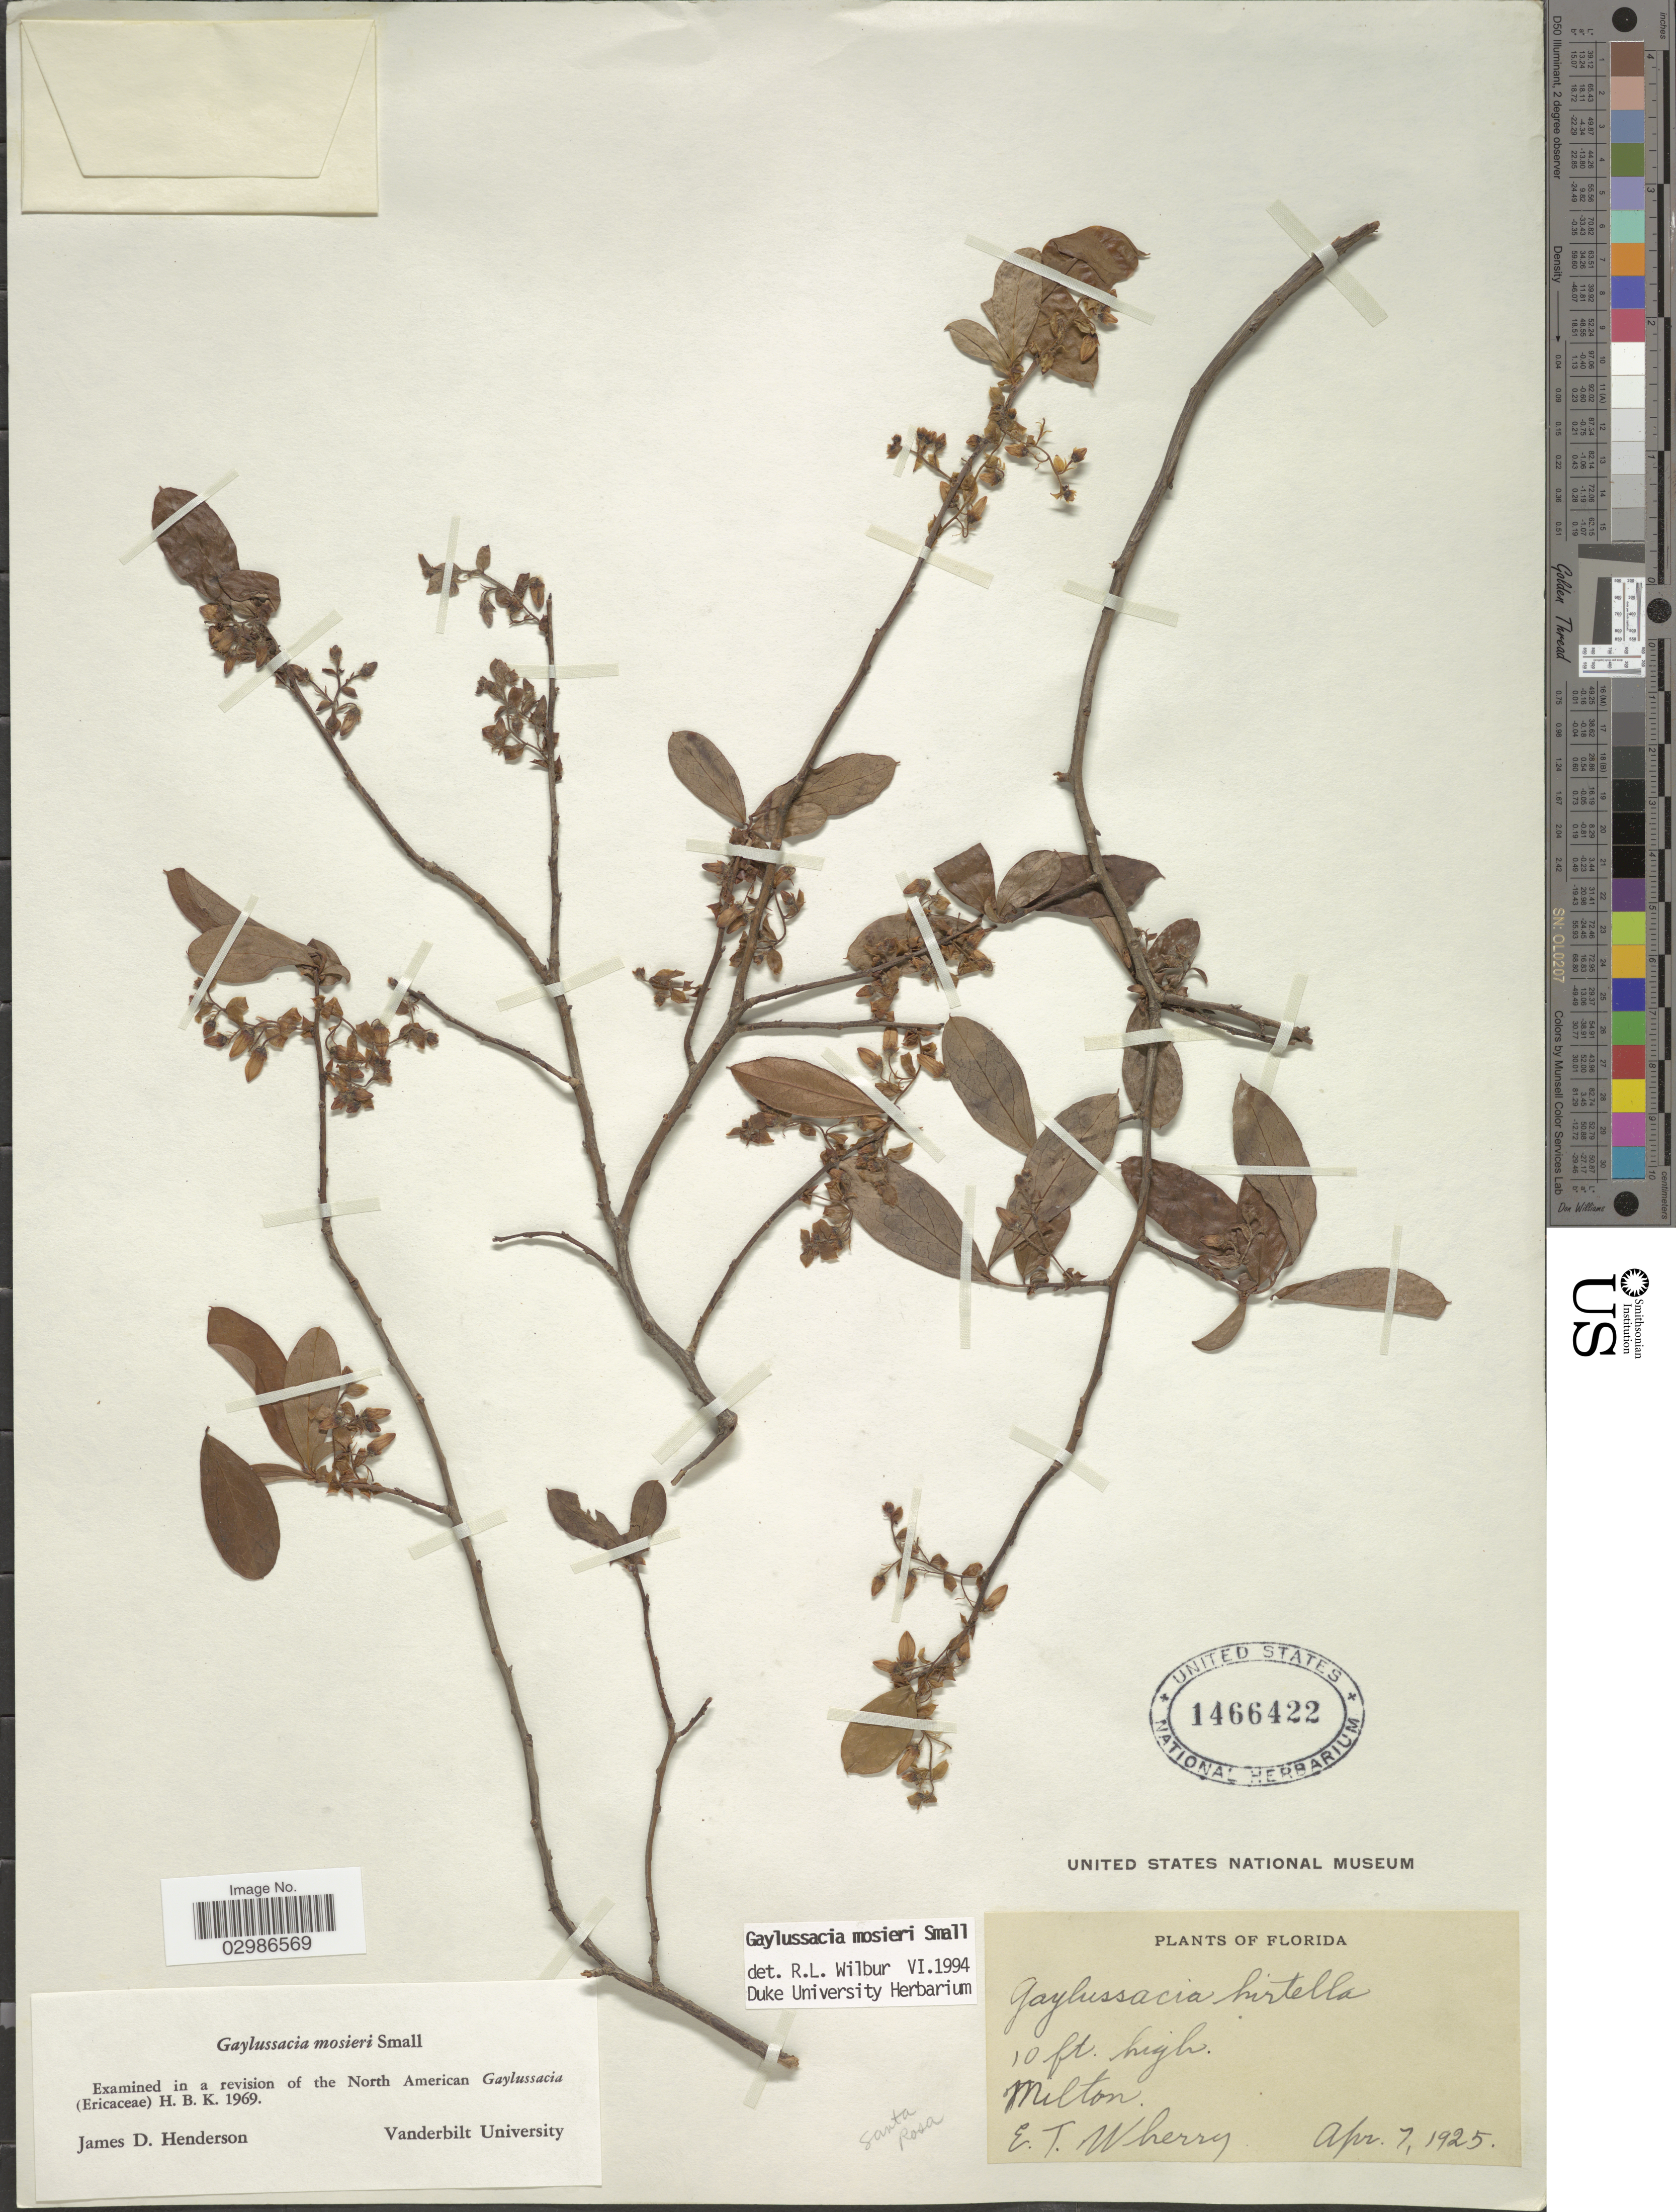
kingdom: Plantae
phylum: Tracheophyta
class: Magnoliopsida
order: Ericales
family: Ericaceae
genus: Gaylussacia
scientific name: Gaylussacia mosieri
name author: Small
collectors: E. T. Wherry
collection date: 1925-04-07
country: United States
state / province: Florida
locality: Santa Rosa. Milton.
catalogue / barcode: US 1466422